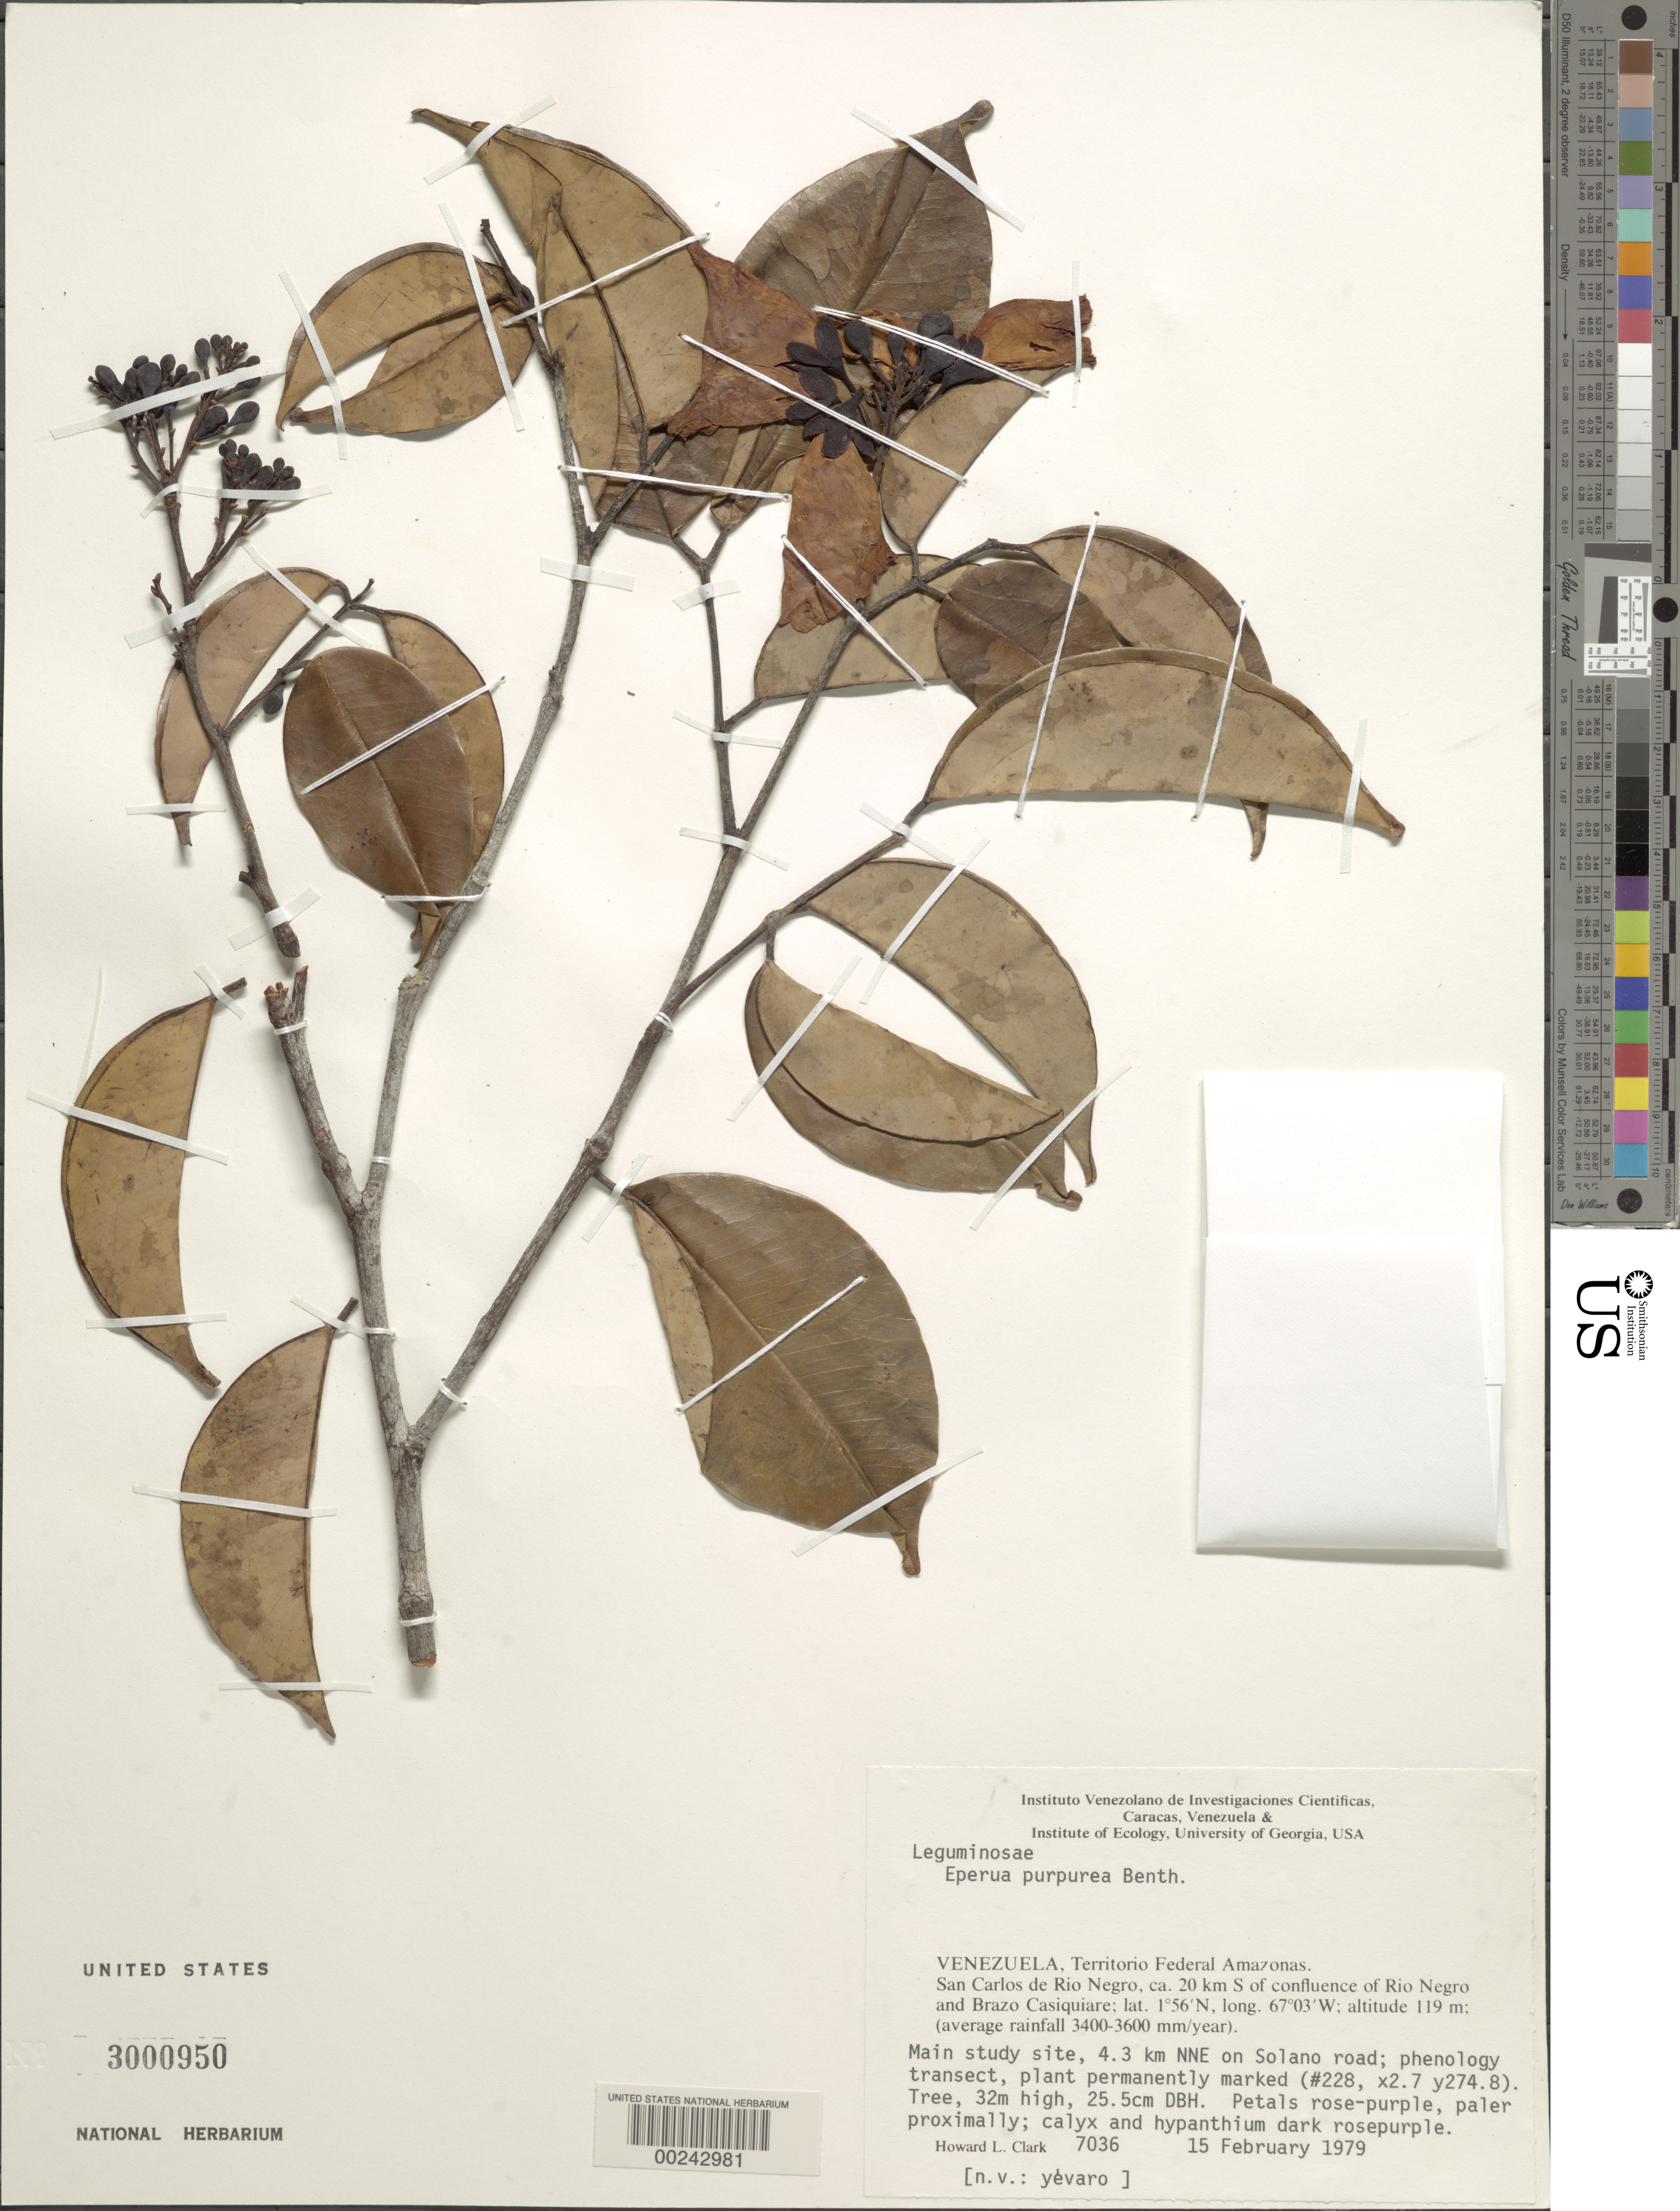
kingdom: Plantae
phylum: Tracheophyta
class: Magnoliopsida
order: Fabales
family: Fabaceae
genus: Eperua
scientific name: Eperua purpurea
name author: Benth.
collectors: H. L. Clark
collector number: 7036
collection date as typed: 15 Feb 1979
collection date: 1979-02-15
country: Venezuela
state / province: Amazonas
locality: Main study site, 4.3 km nne on solano road; san carlos de rio negro, ca 20 km s of confluence of rio negro and brazo casiquiare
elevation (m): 850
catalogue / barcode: US 3000950